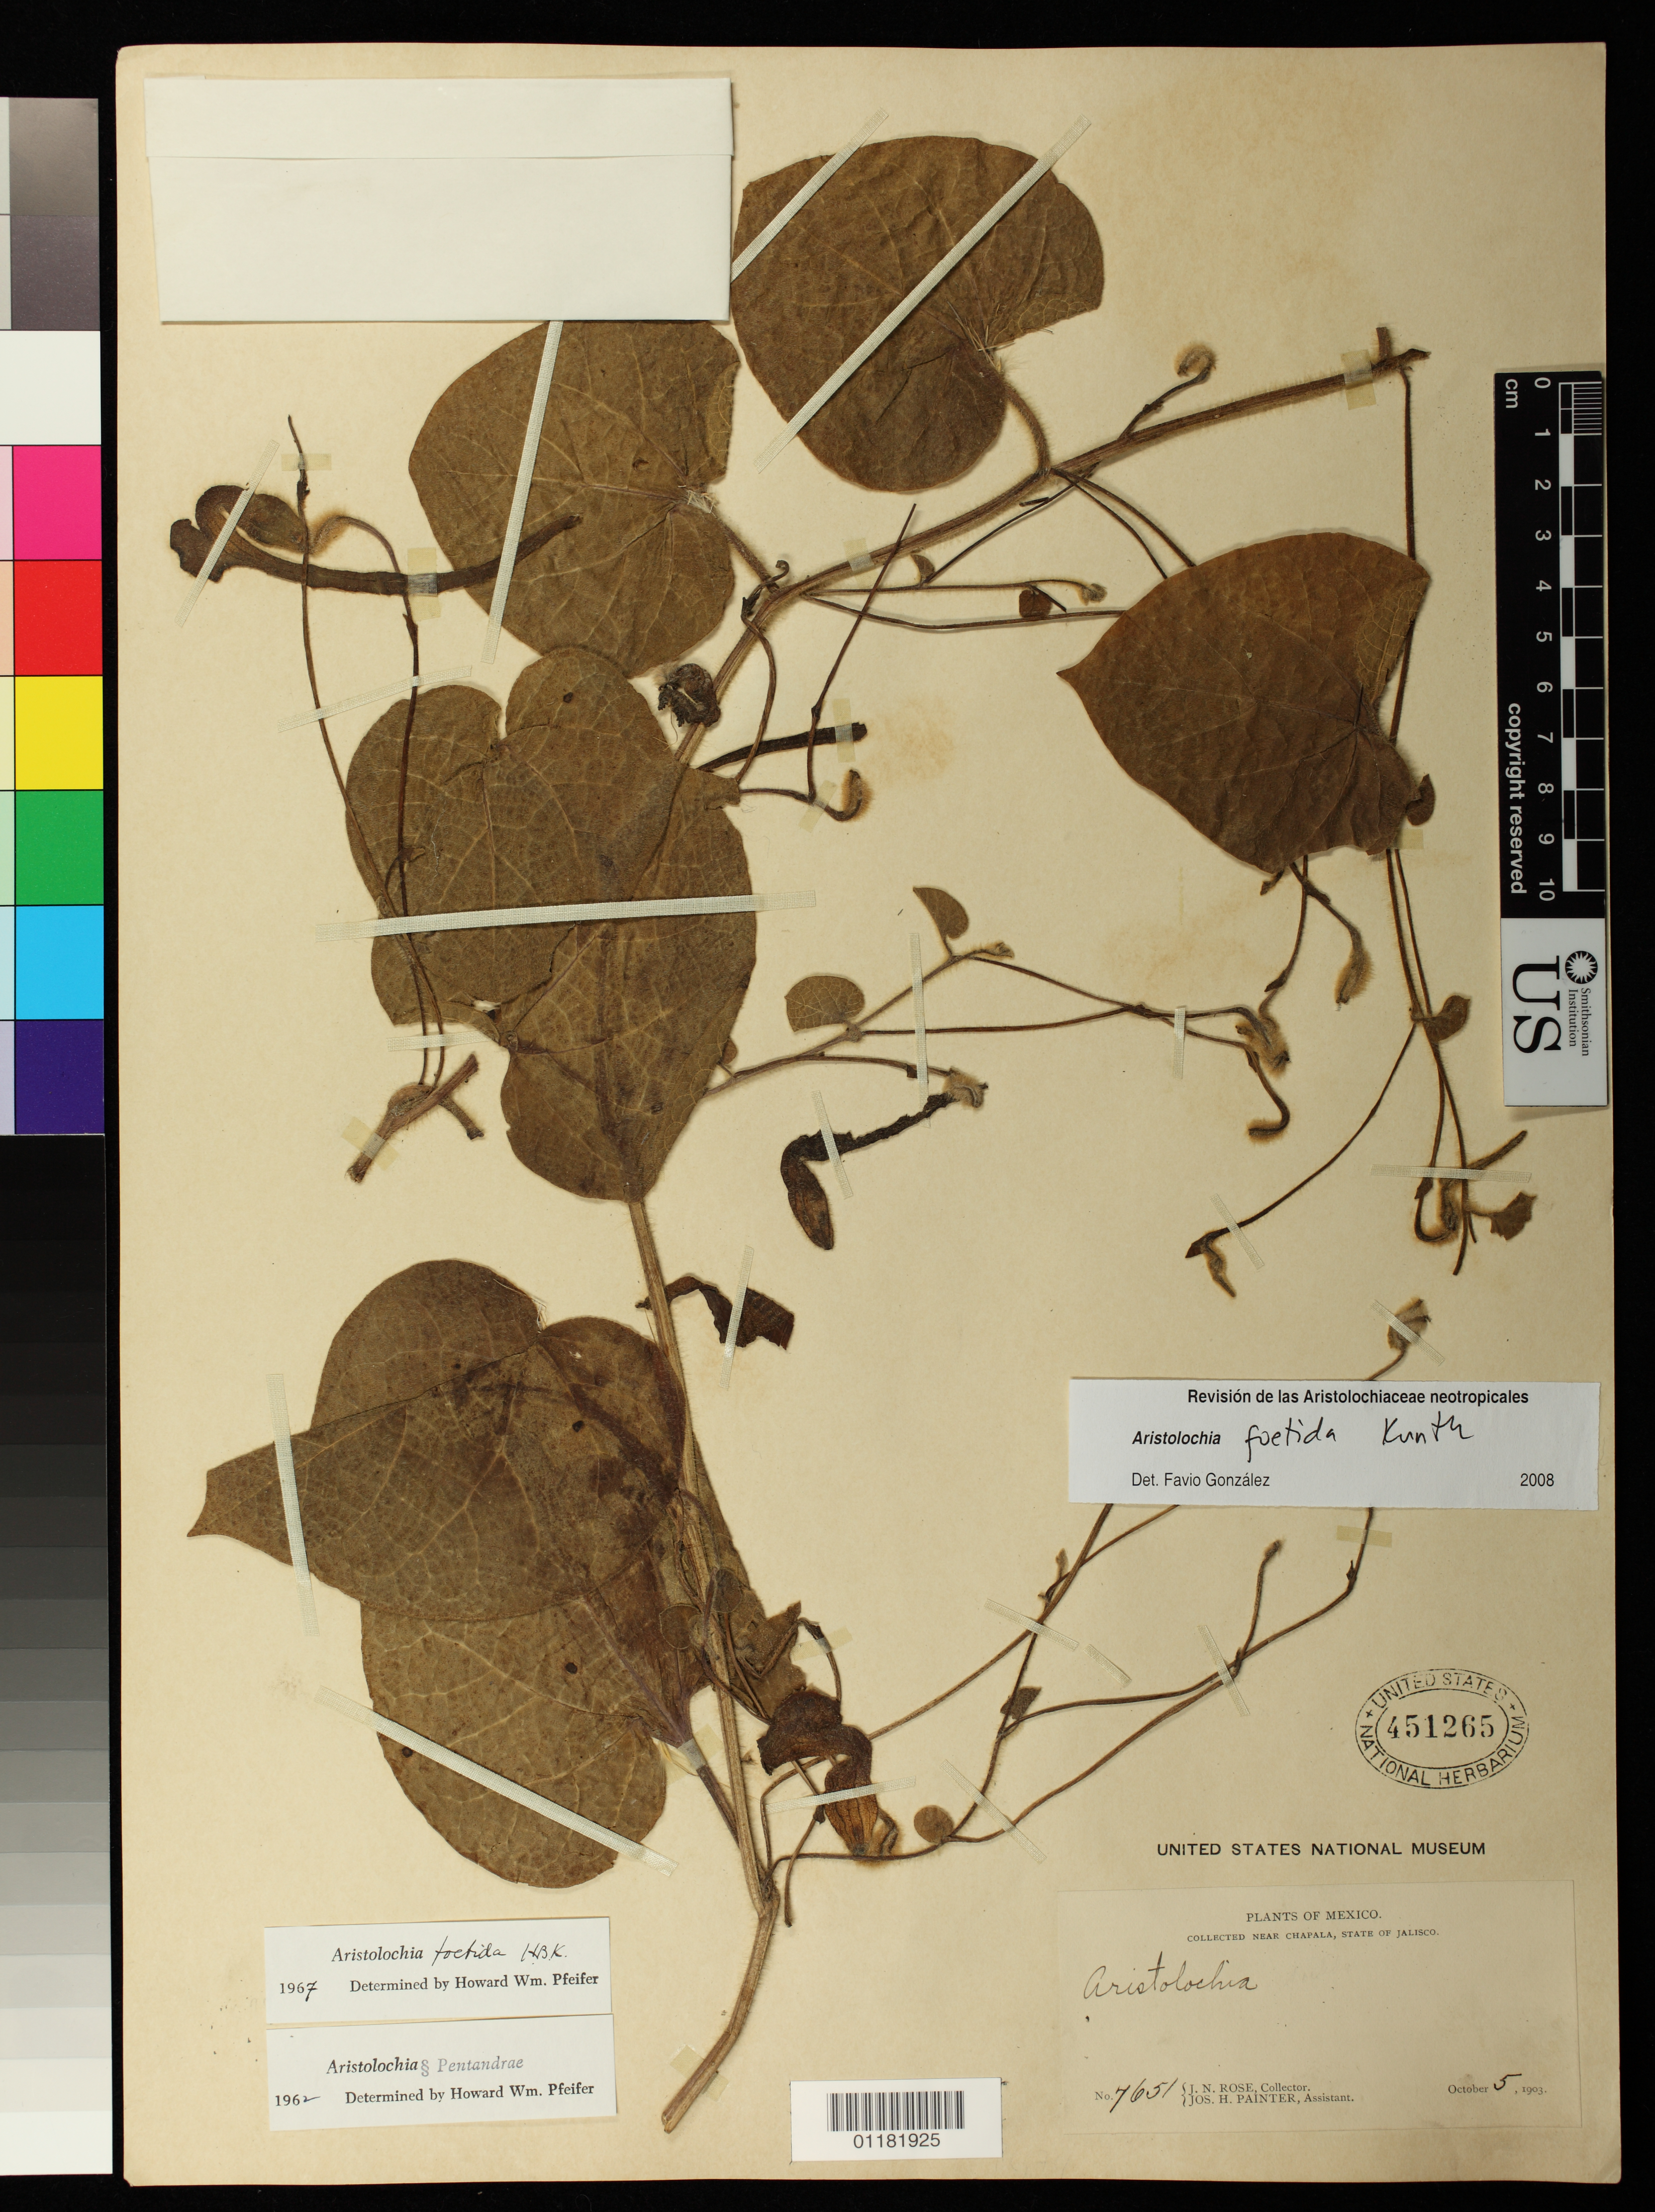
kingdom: Plantae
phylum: Tracheophyta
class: Magnoliopsida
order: Piperales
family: Aristolochiaceae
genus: Aristolochia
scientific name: Aristolochia foetida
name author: Kunth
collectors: J. N. Rose & J. H. Painter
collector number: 7651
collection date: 1902-10-05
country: Mexico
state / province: Jalisco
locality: near Chapala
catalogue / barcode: US 451265